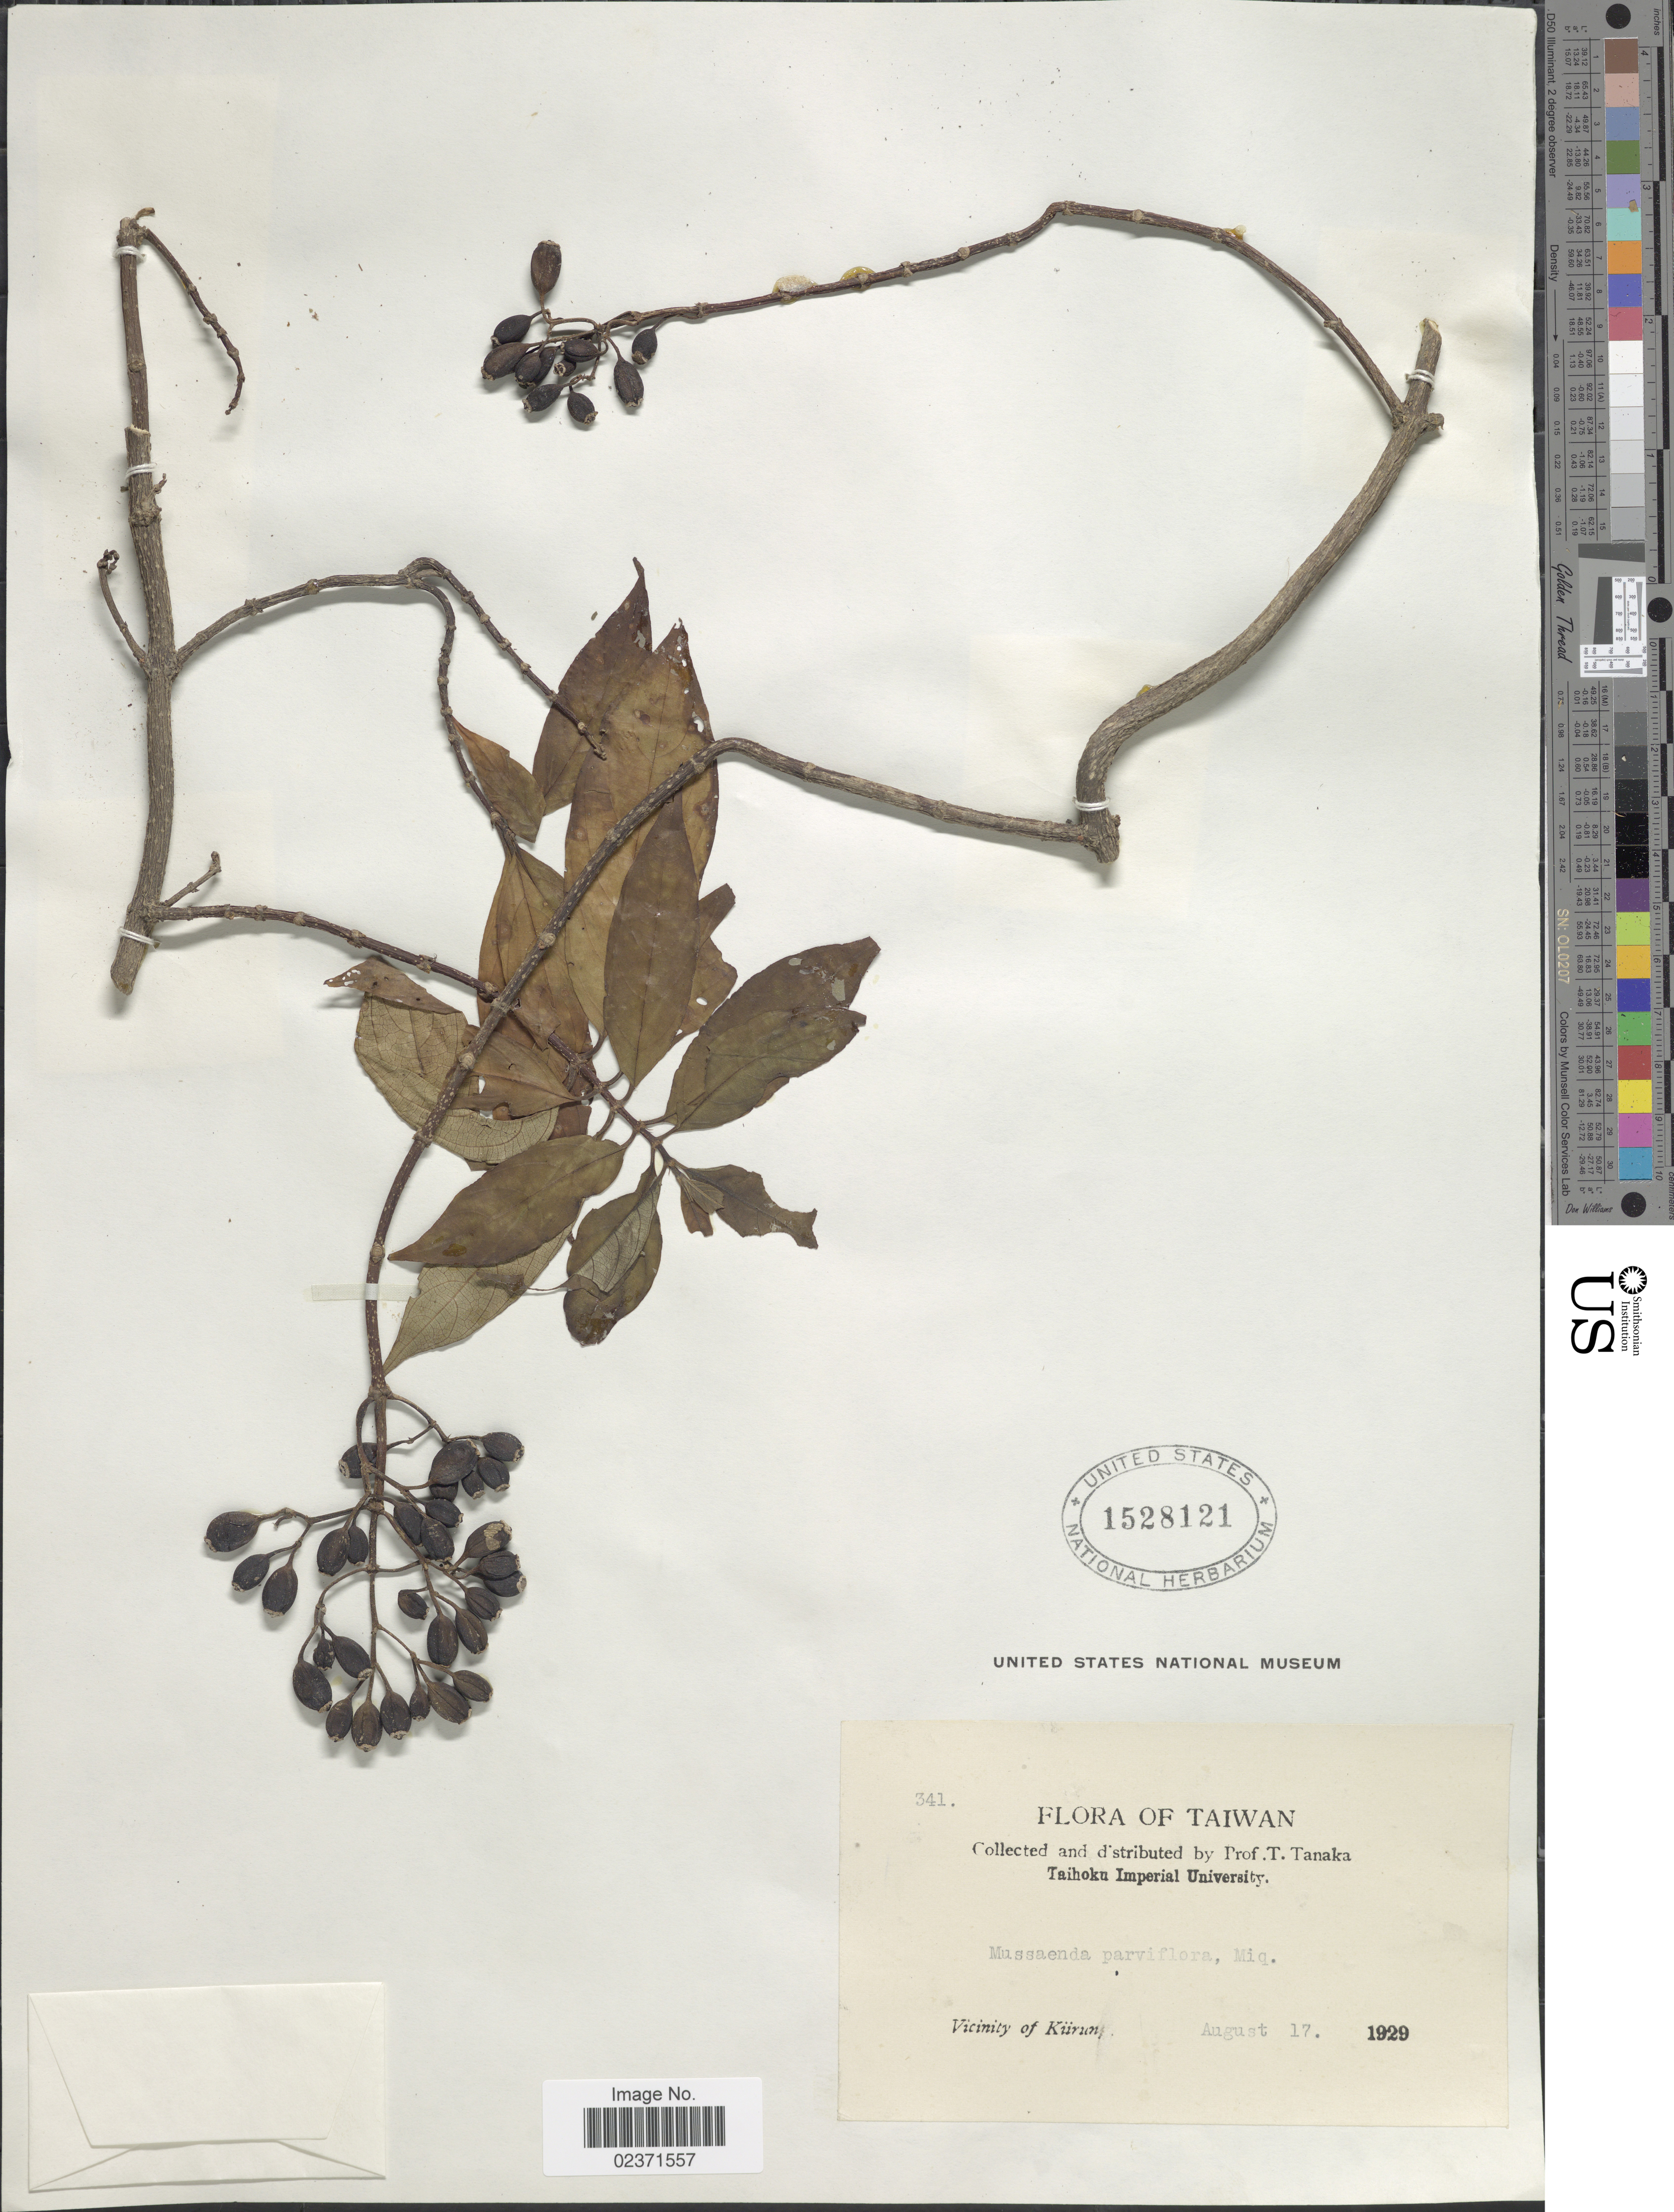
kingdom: Plantae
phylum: Tracheophyta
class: Magnoliopsida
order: Gentianales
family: Rubiaceae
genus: Mussaenda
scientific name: Mussaenda parviflora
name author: Miq.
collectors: T. Tanaka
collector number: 341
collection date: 1929-08-17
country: Taiwan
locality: Vicinity of Kurun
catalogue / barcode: US 1528121